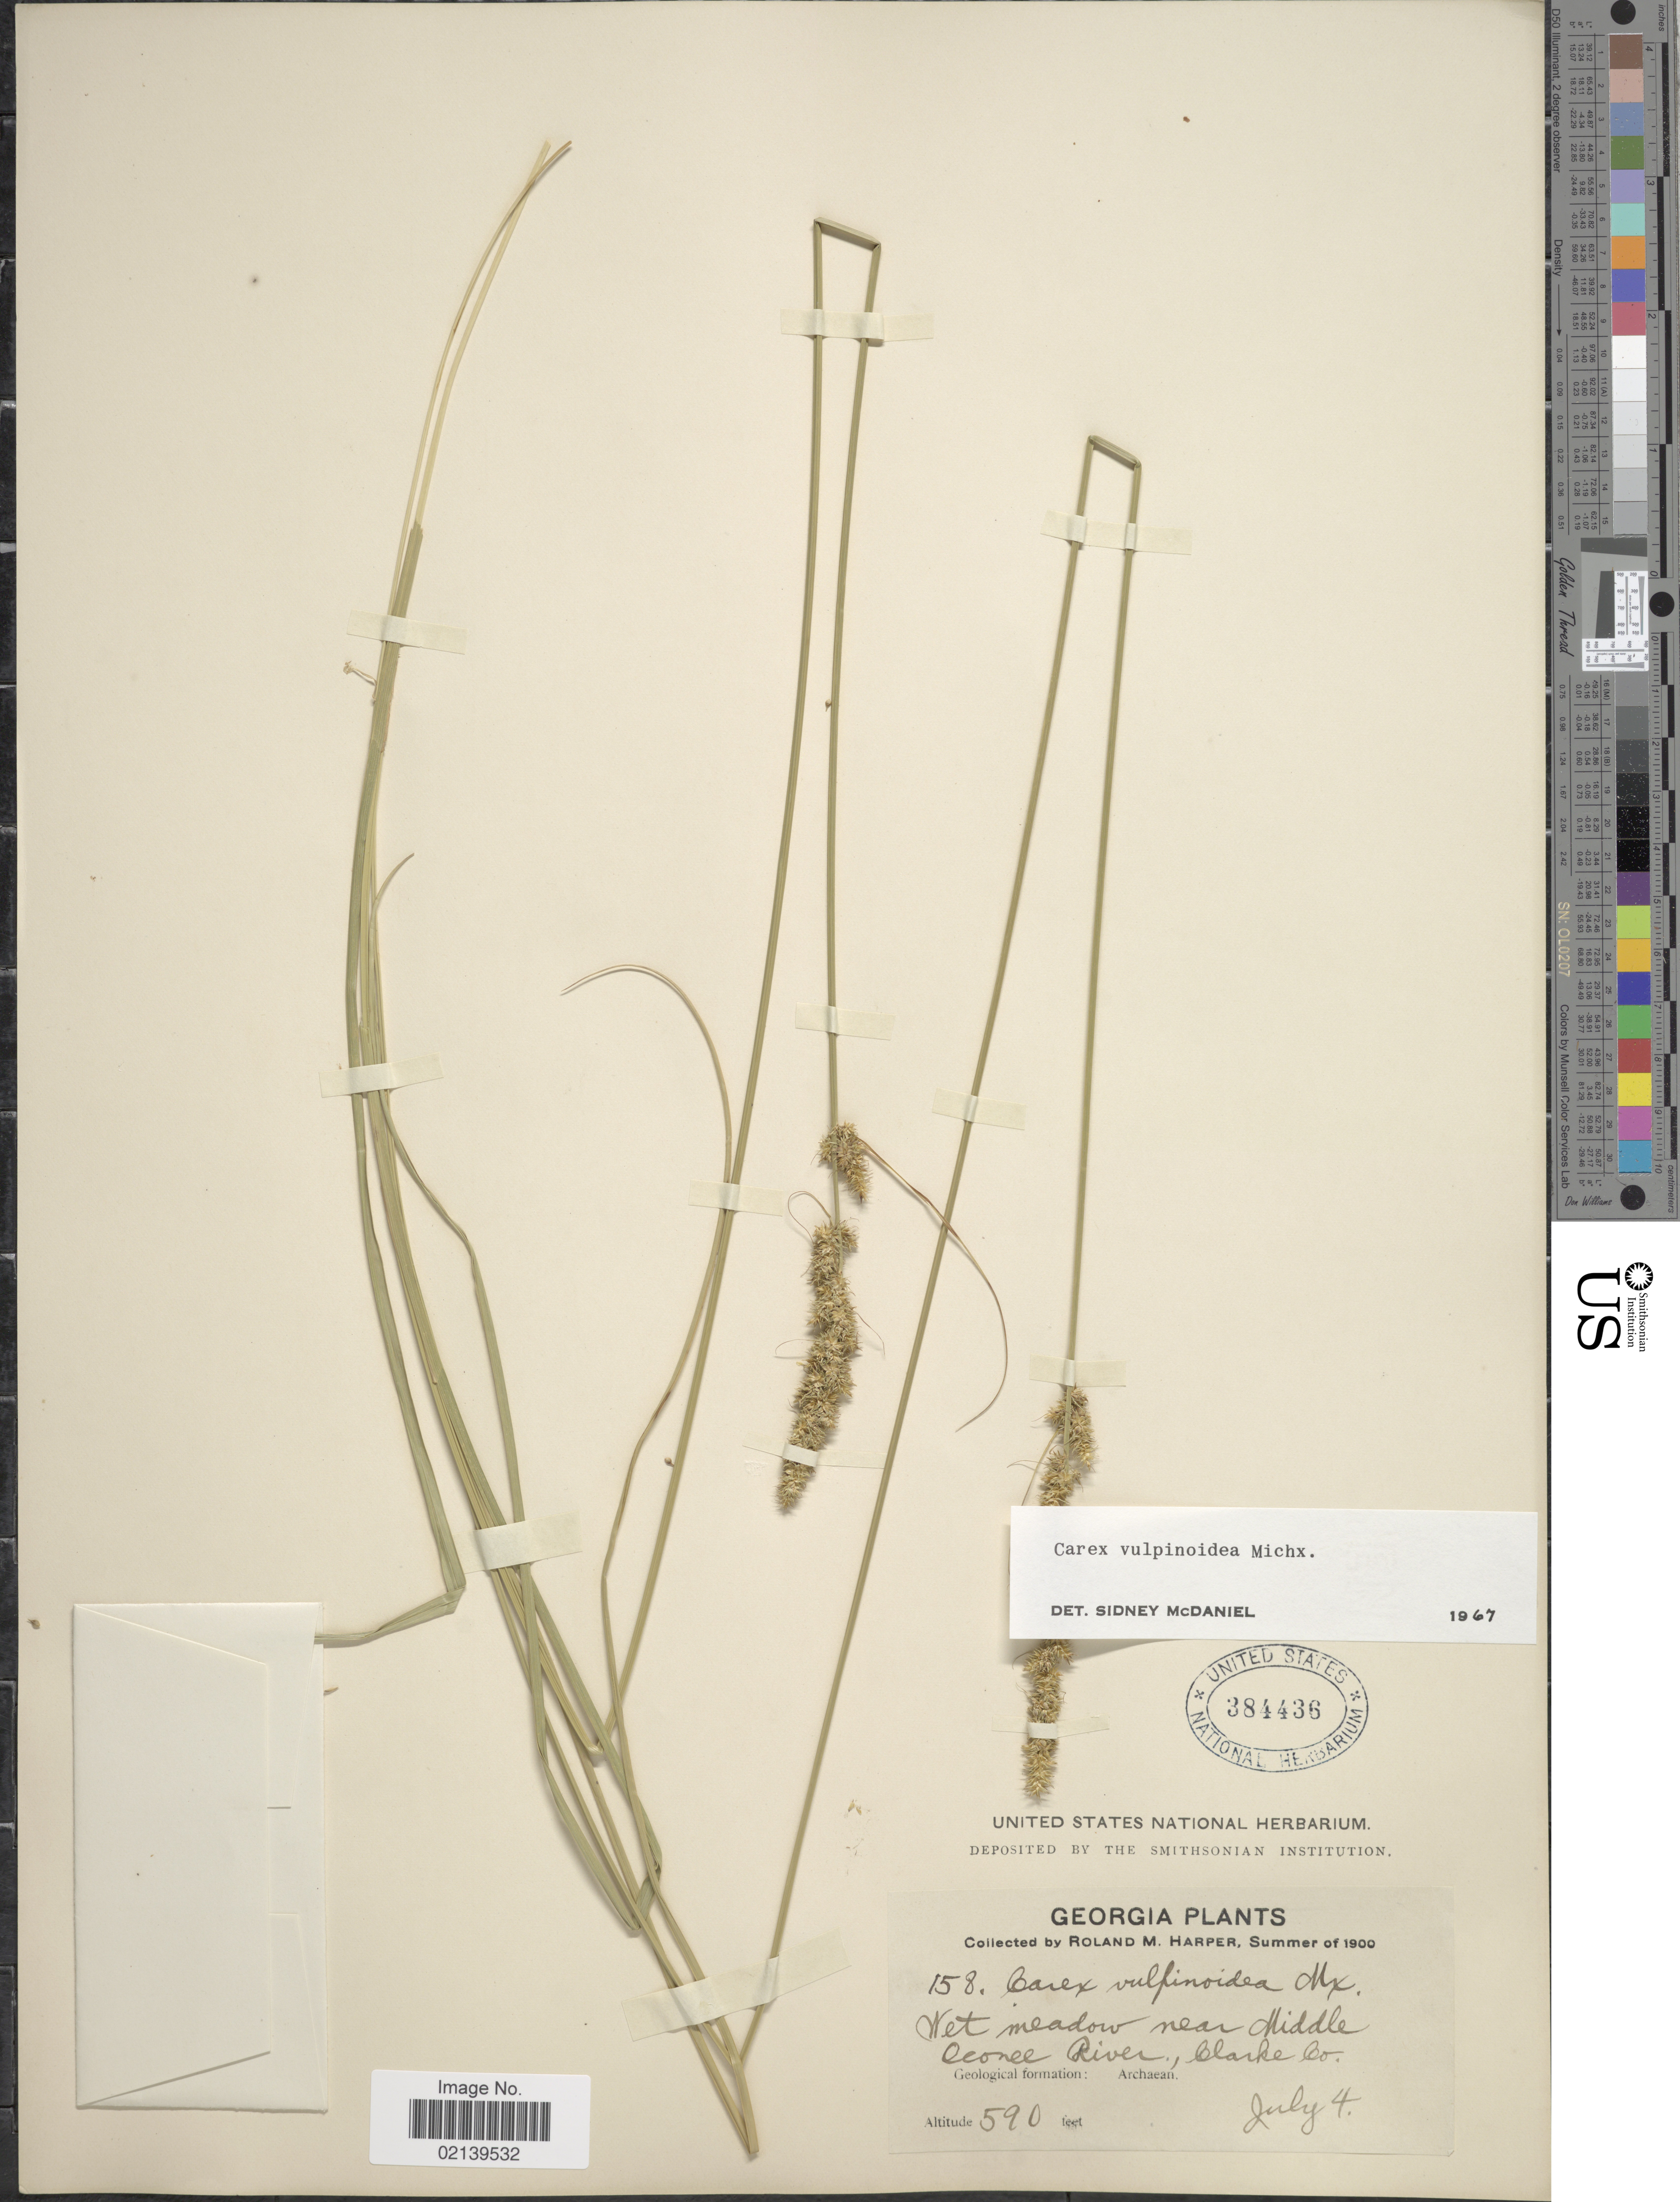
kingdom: Plantae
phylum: Tracheophyta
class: Liliopsida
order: Poales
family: Cyperaceae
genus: Carex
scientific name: Carex vulpinoidea Michx.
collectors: R. M. Harper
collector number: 158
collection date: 1900-07-04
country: United States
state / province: Georgia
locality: Wet meadow near Middle Oconee River, Clarke Co.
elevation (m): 180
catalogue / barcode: US 384436